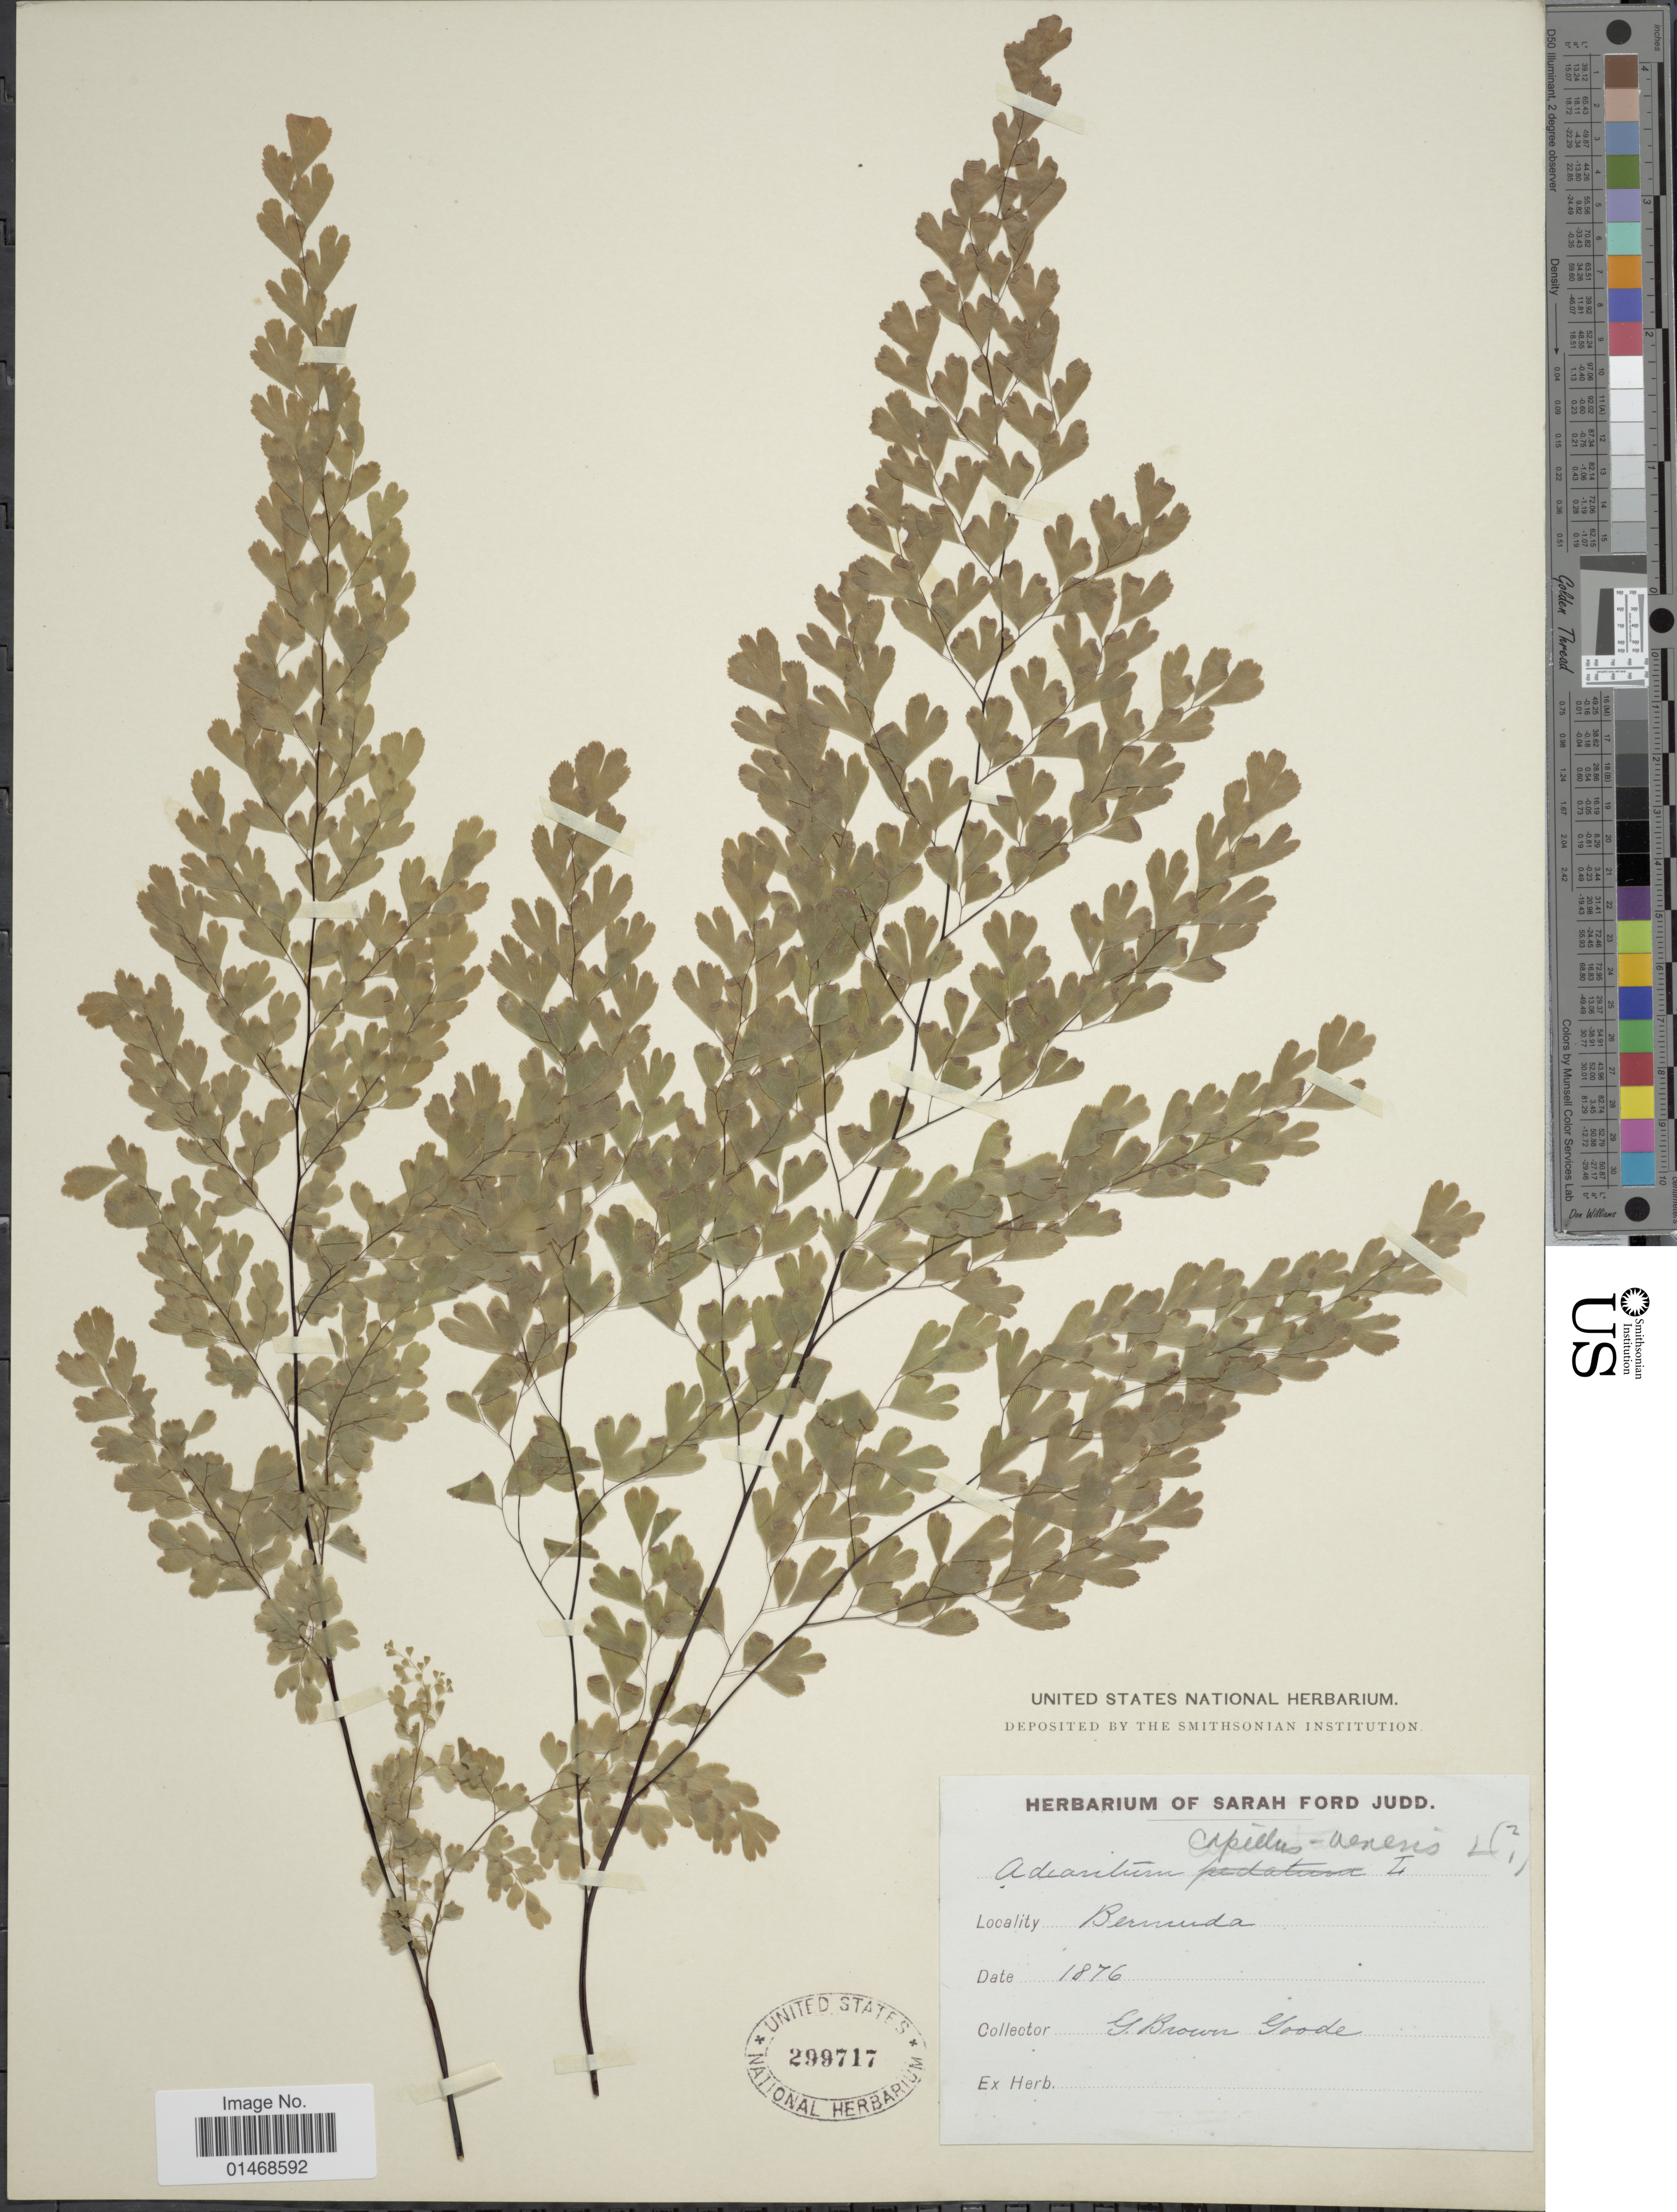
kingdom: Plantae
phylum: Tracheophyta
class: Polypodiopsida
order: Polypodiales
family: Pteridaceae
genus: Adiantum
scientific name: Adiantum bellum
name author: T. Moore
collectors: G. Goode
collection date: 1876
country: Bermuda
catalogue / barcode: US 299717